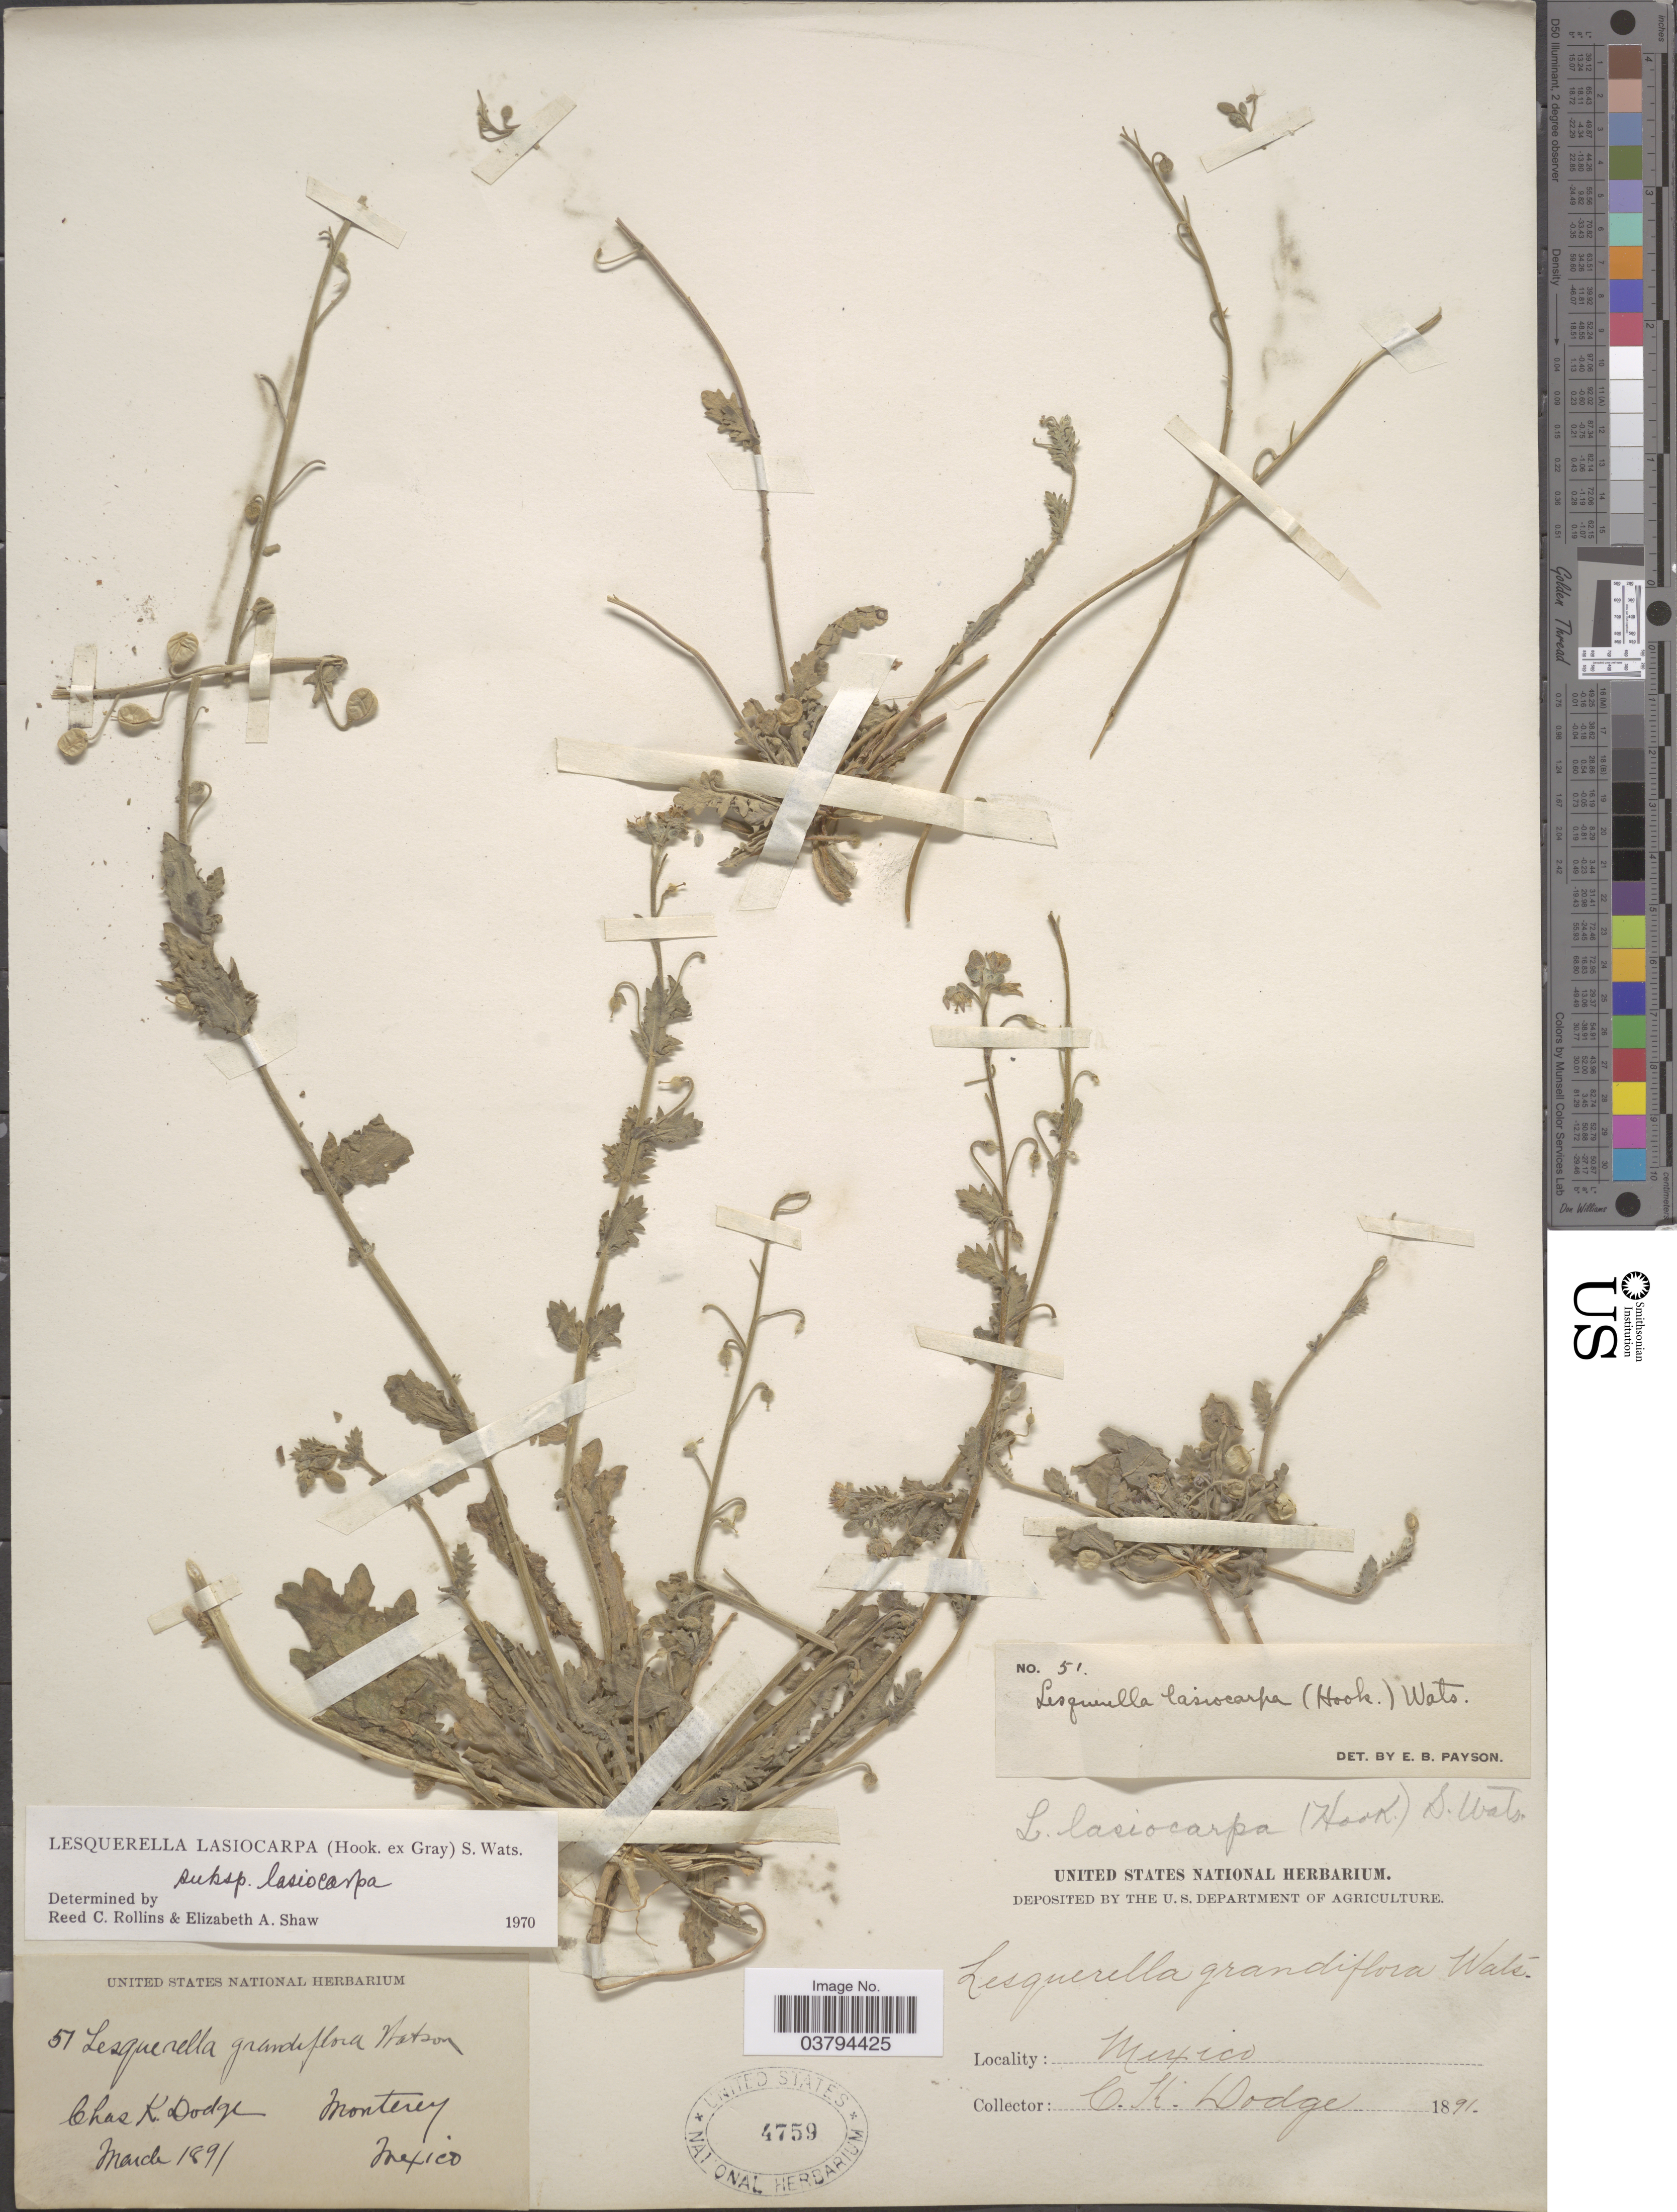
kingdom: Plantae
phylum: Tracheophyta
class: Magnoliopsida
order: Brassicales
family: Brassicaceae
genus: Lesquerella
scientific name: Lesquerella lasiocarpa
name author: S. Watson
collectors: C. K. Dodge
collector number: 51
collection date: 1891-03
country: Mexico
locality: Monterey.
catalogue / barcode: US 4759